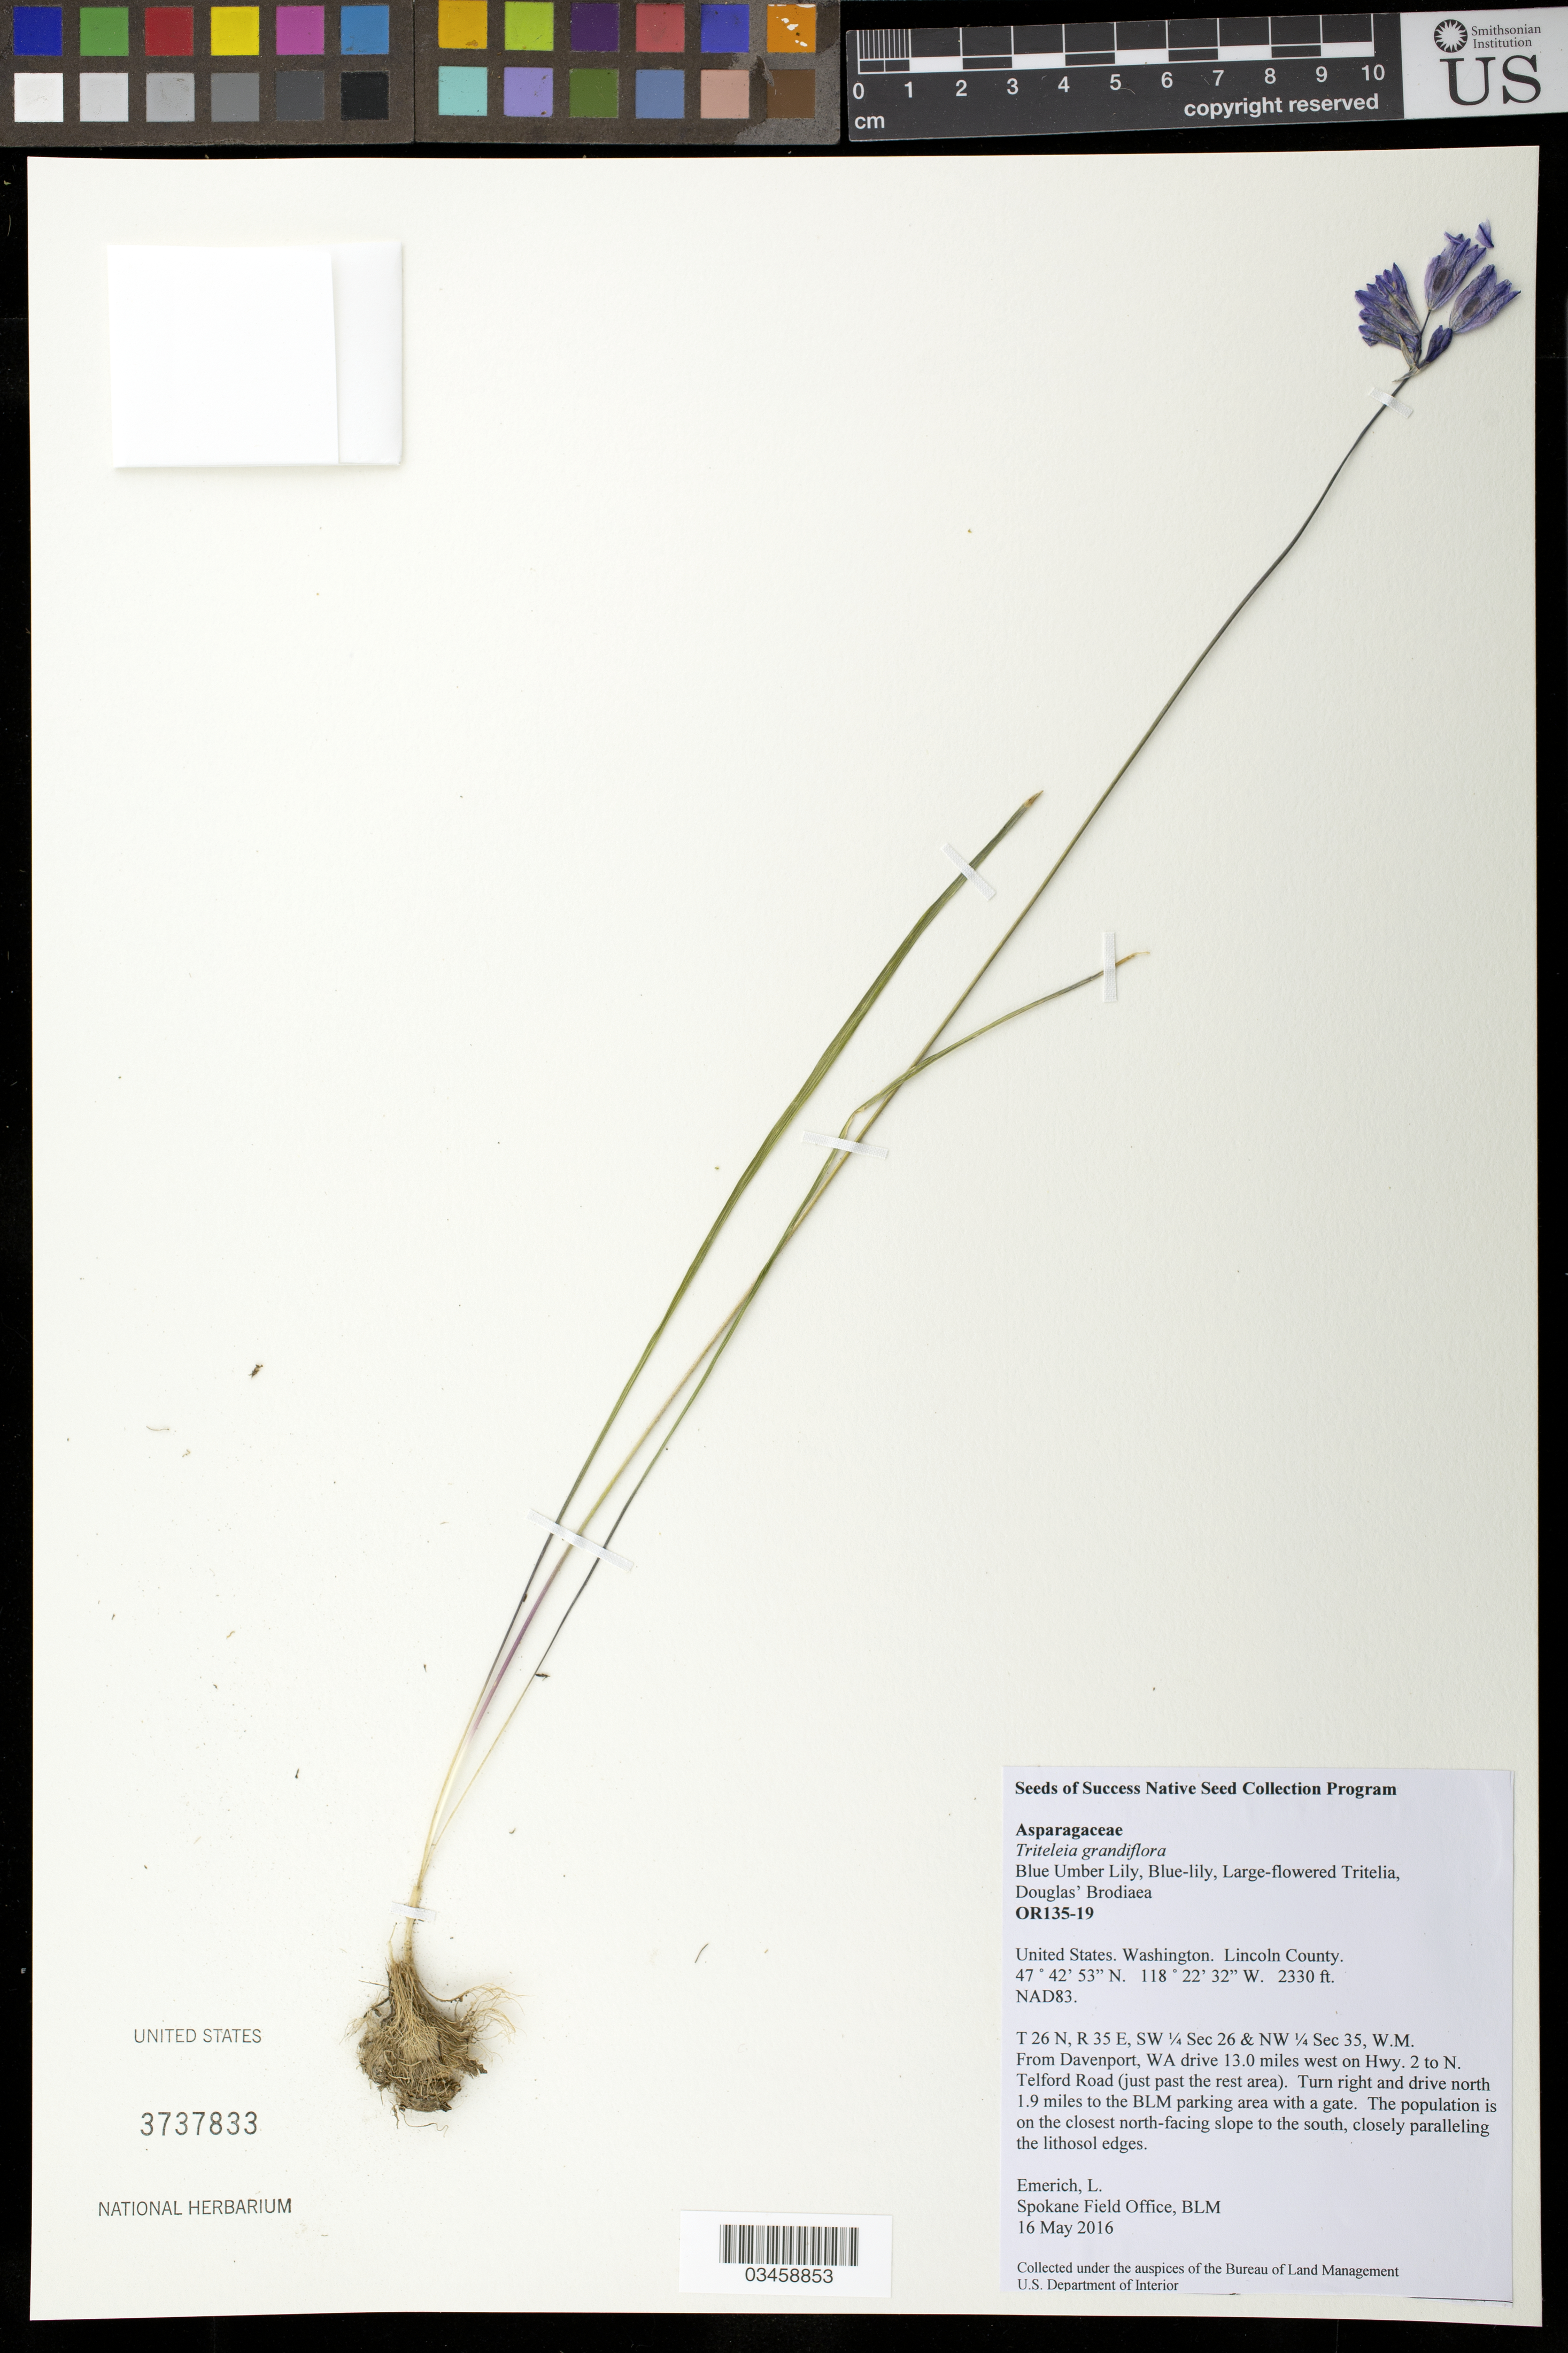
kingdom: Plantae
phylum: Tracheophyta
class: Liliopsida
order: Asparagales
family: Asparagaceae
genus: Triteleia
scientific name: Triteleia grandiflora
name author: Lindl.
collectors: L. Emerich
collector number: OR135-19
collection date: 2016-05-16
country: United States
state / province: Washington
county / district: Lincoln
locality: From Davenport 13 mi. W on Hwy 2 to N Telford Rd, turn right and 1.9 mi. N to the BLM parking area. T26N, R35E, SW1/4 Sec 26 & NW1/4 Sec 35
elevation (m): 710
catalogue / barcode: US 3737833